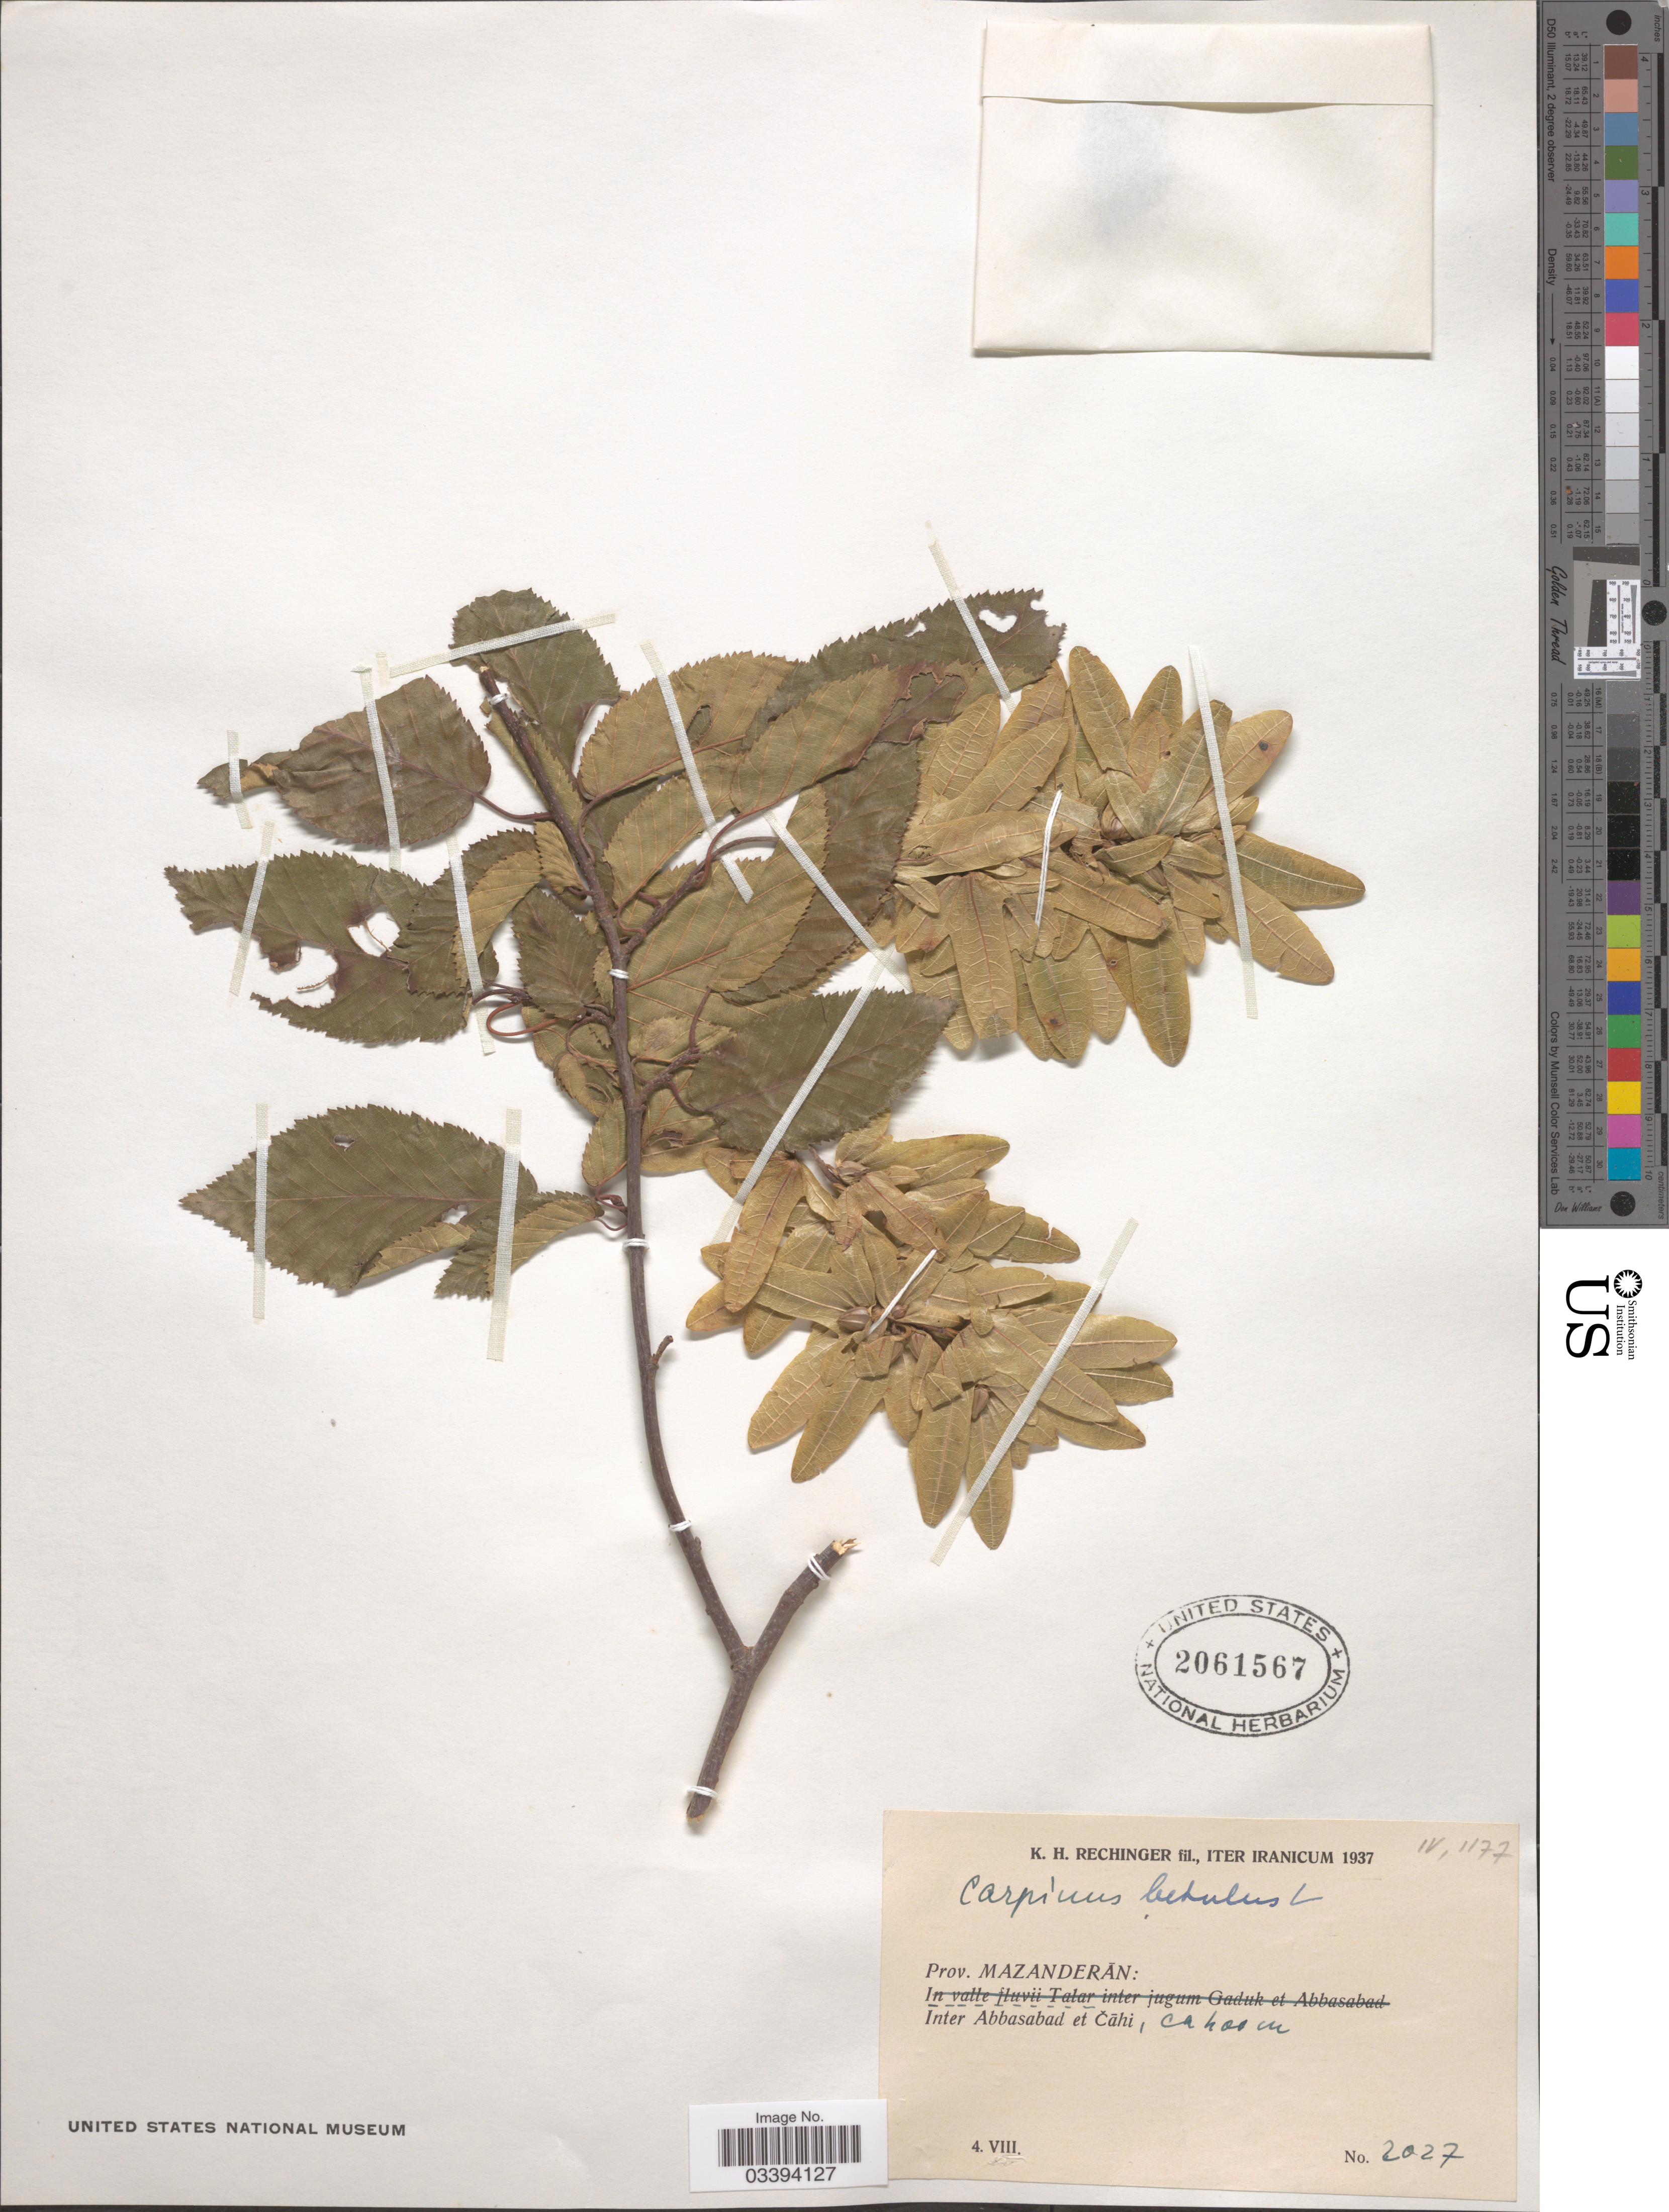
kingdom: Plantae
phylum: Tracheophyta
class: Magnoliopsida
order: Fagales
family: Betulaceae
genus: Carpinus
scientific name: Carpinus betulus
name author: L.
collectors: K. H. Rechinger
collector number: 2027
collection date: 1937-08-04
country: Iran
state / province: Mazandaran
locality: Prov. Mazanderan: Inter Abbasabad et Cahi.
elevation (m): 400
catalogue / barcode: US 2061567